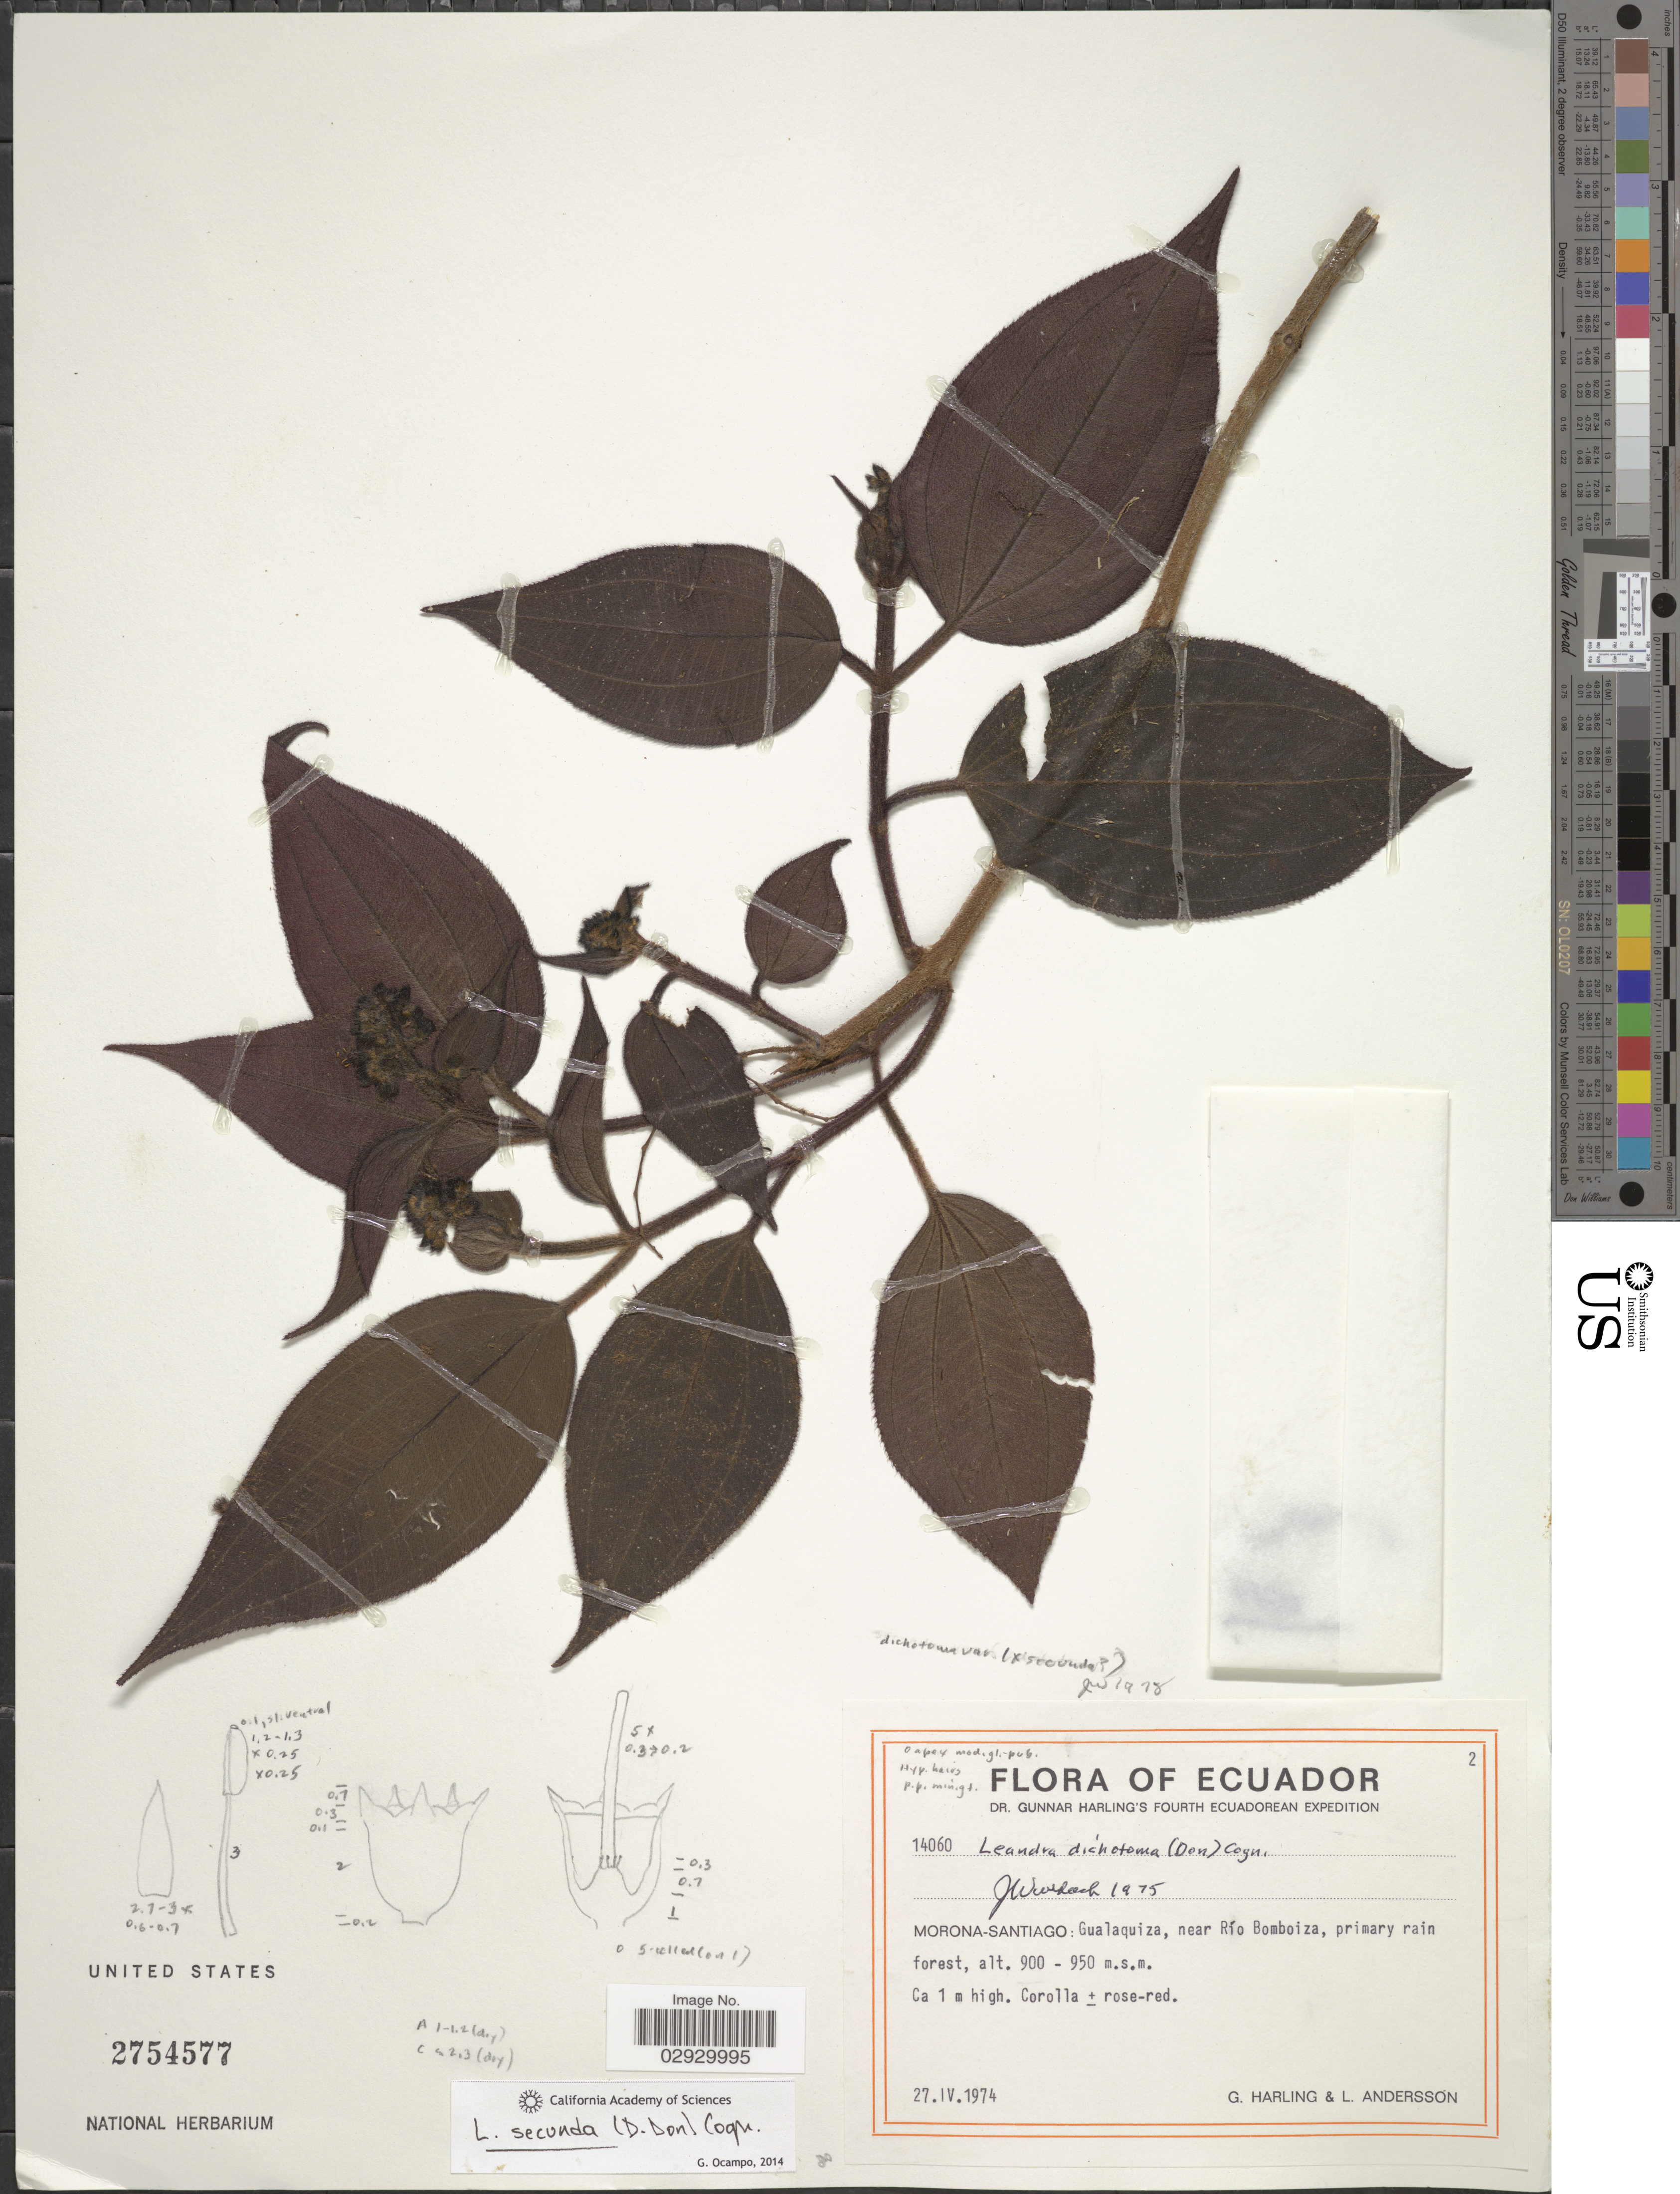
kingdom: Plantae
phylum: Tracheophyta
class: Magnoliopsida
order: Myrtales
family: Melastomataceae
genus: Leandra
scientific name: Leandra secunda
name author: (D. Don) Cogn.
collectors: G. Harling & L. Andersson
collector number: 14060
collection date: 1974-04-27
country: Ecuador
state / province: Morona-Santiago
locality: Gualaquiza, near Río Bomboiza.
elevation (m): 900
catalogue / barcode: US 2754577